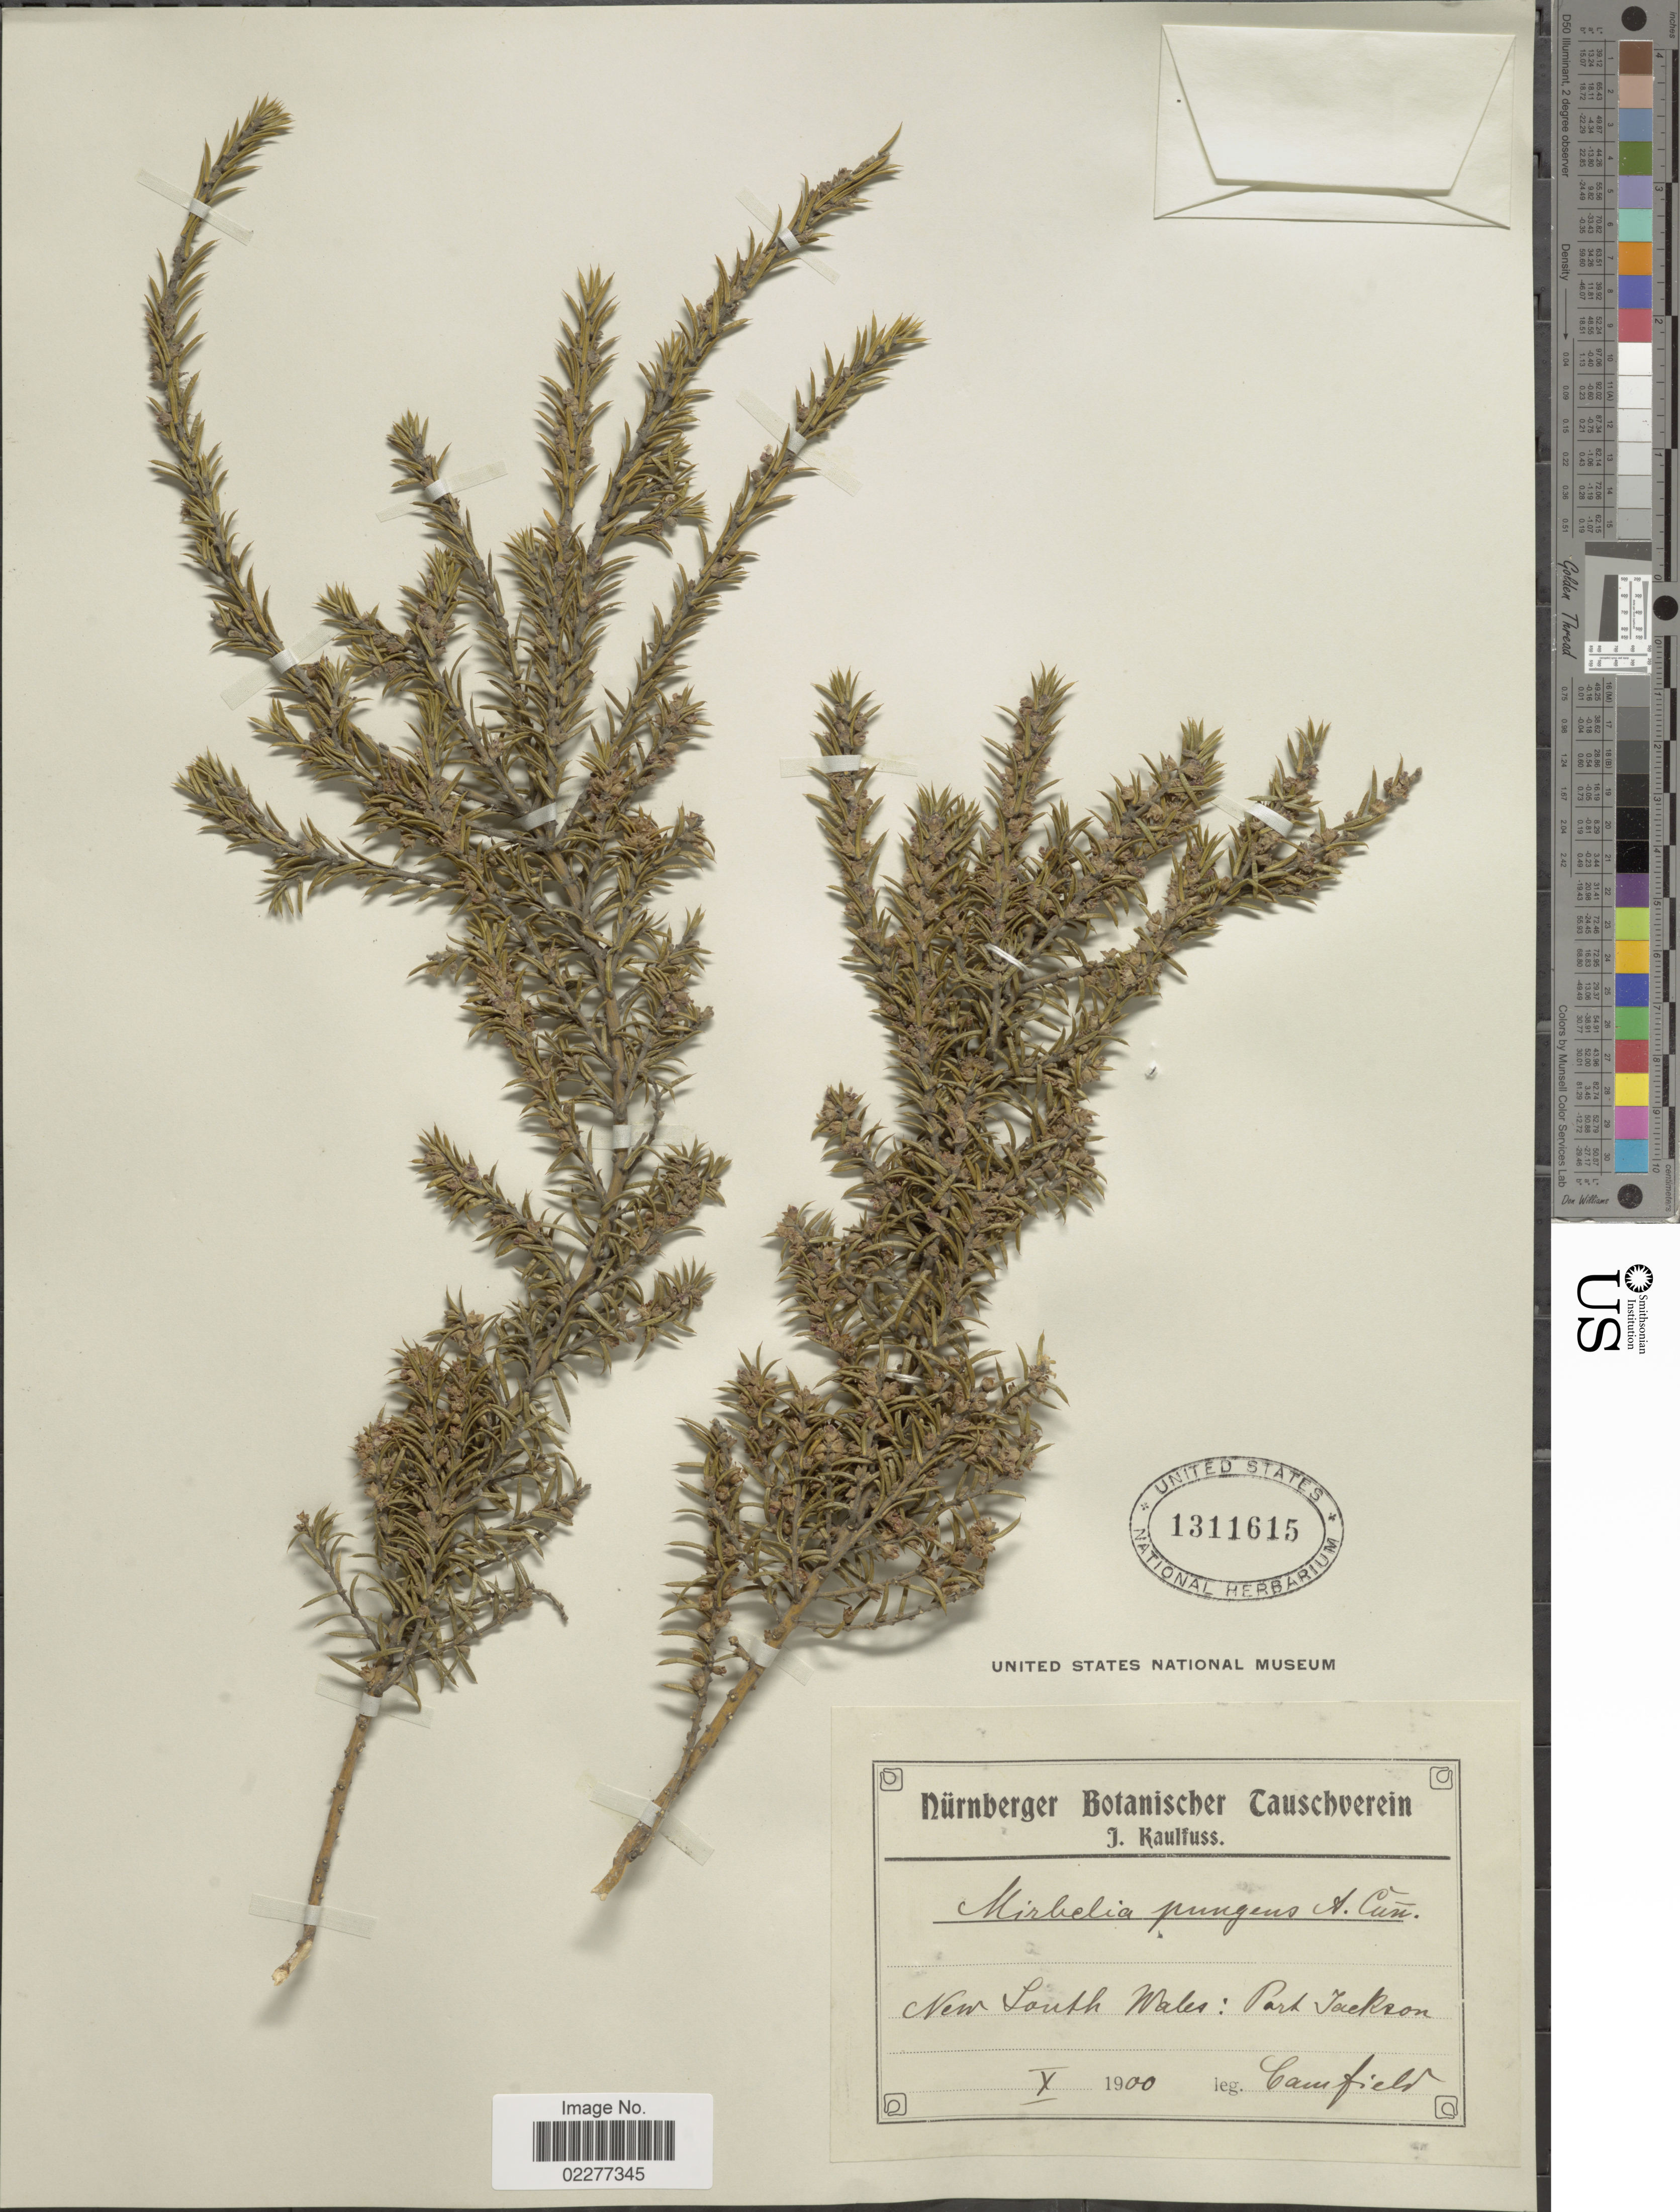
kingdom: Plantae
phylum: Tracheophyta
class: Magnoliopsida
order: Fabales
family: Fabaceae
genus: Mirbelia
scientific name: Mirbelia pungens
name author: A. Cunn. & G. Don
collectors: -. Canfield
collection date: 1900-10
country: Australia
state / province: New South Wales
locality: Port Jackson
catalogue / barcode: US 1311615